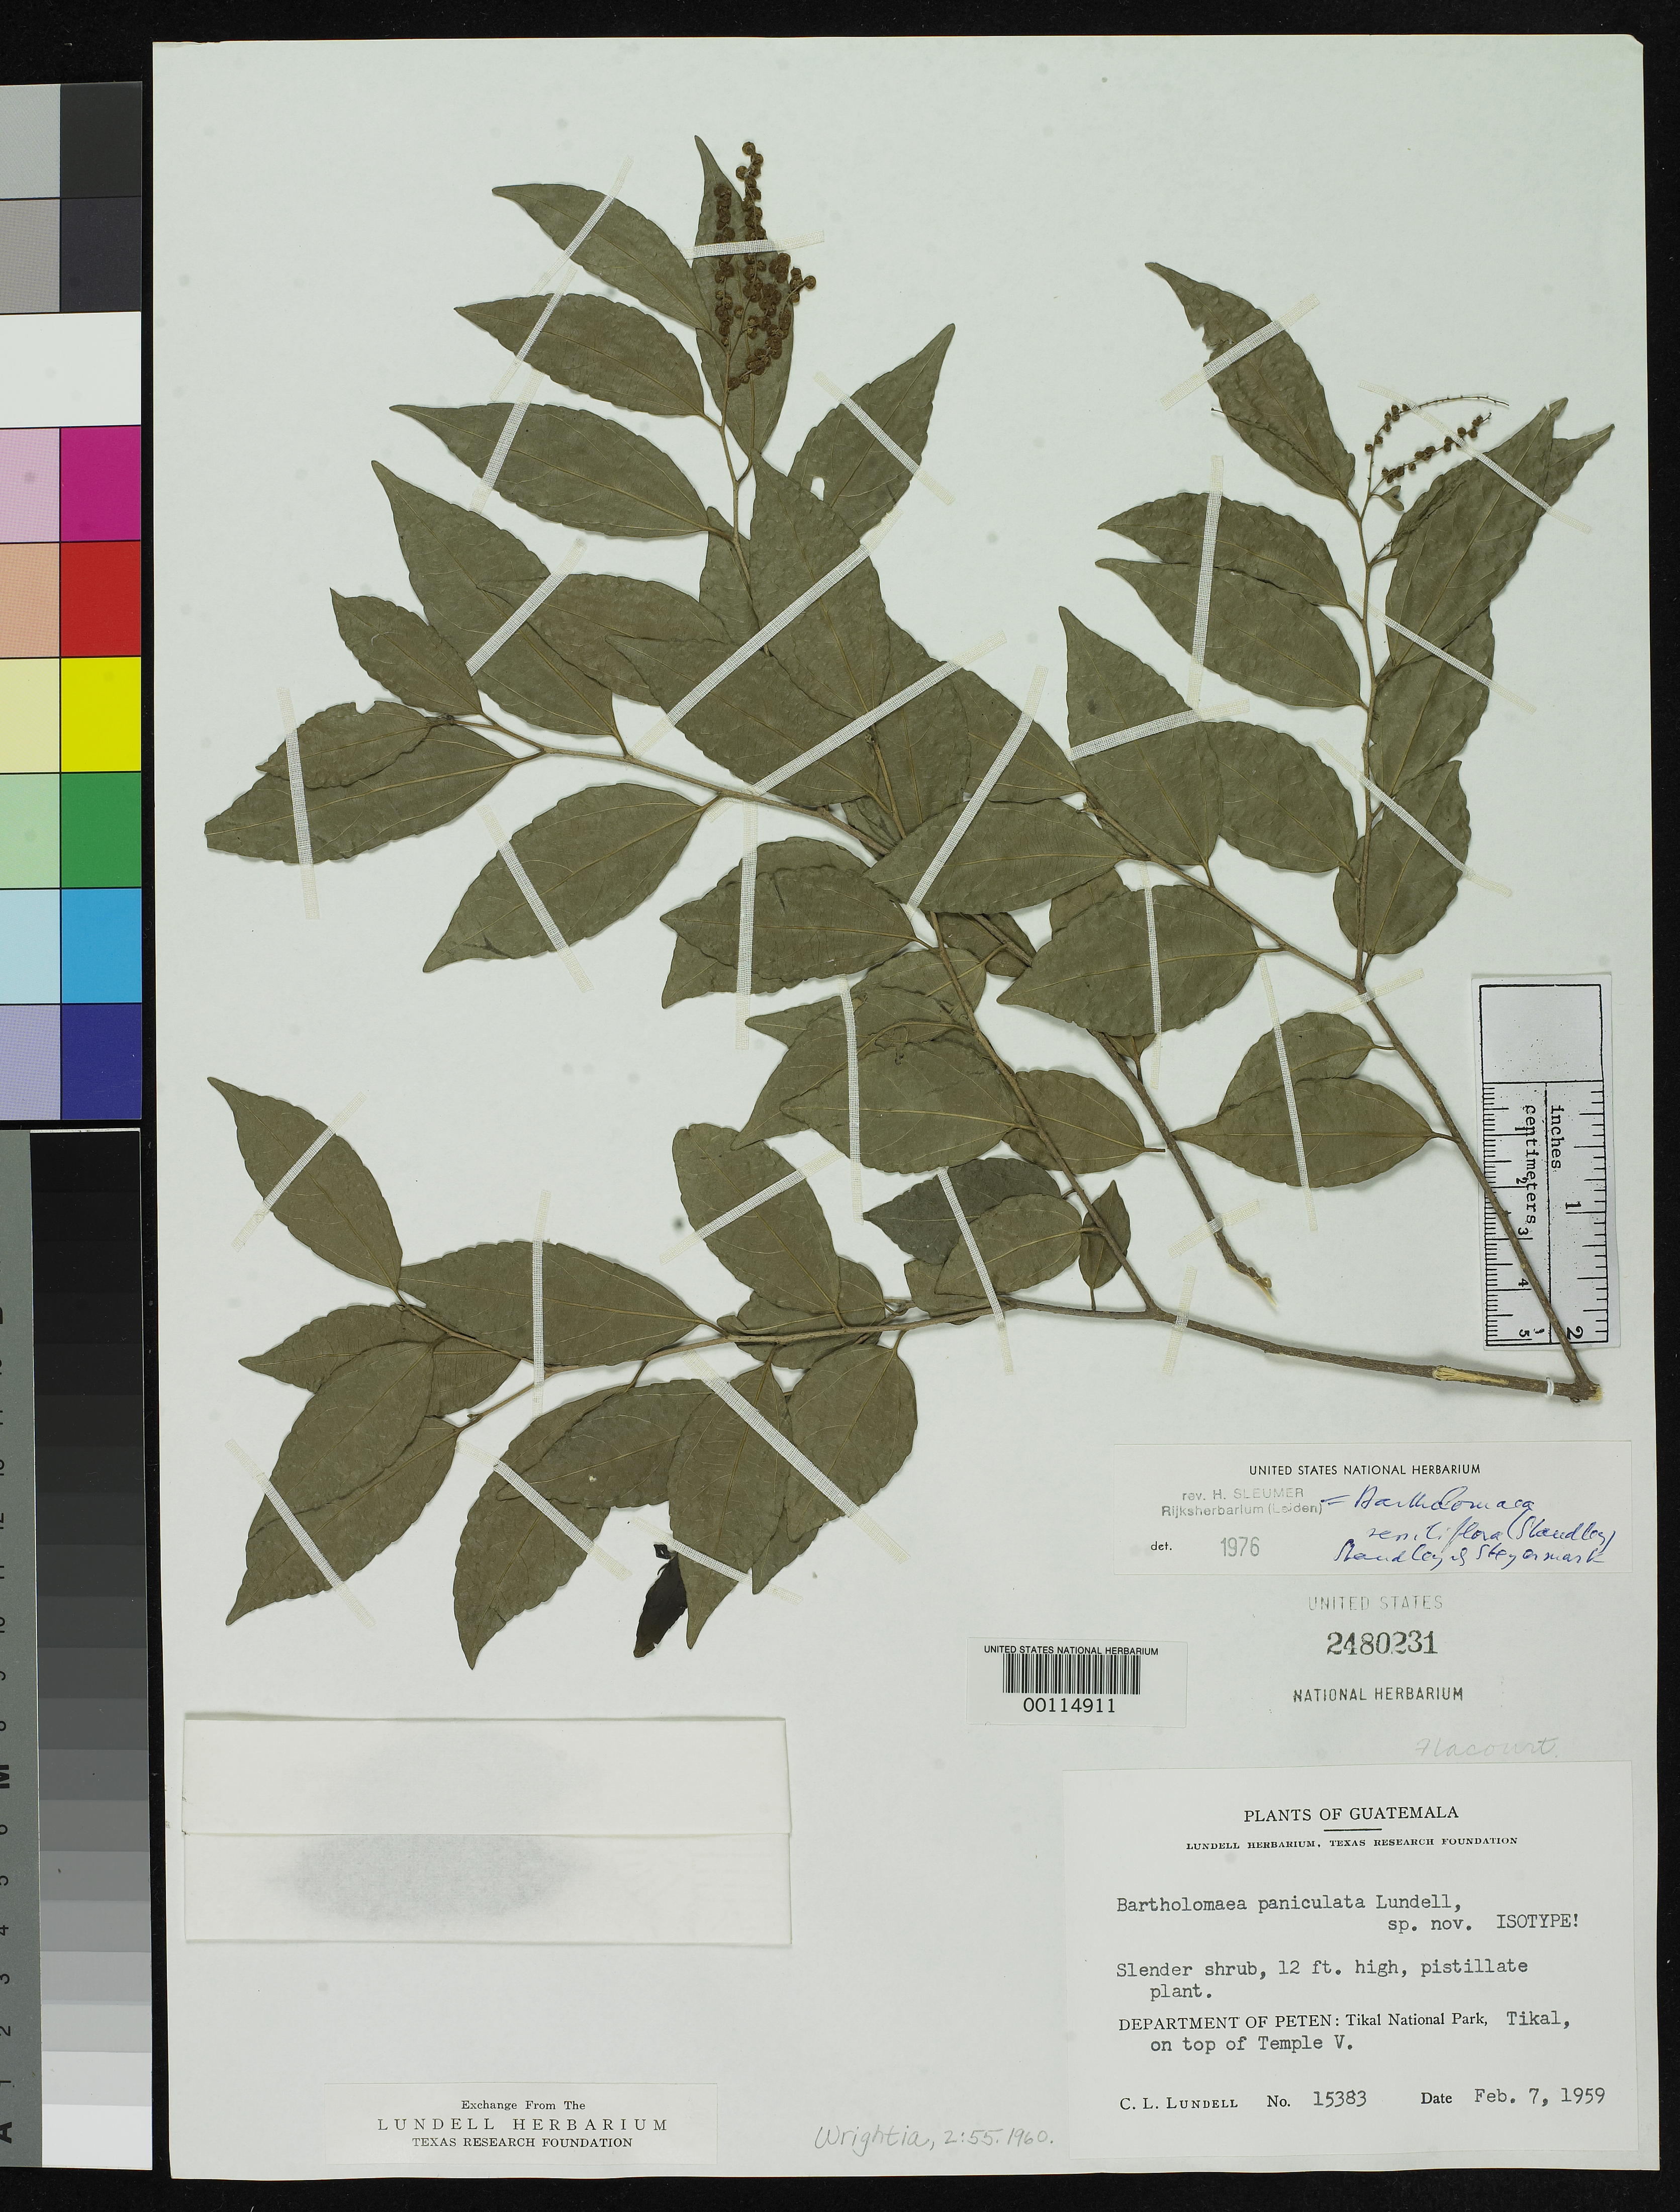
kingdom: Plantae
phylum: Tracheophyta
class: Magnoliopsida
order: Malpighiales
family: Salicaceae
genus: Bartholomaea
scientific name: Bartholomaea paniculata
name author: Lundell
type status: Isotype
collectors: C. L. Lundell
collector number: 15383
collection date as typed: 07 Feb 1959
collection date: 1959-02-07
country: Guatemala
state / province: El Petén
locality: Tikal.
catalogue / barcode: US 2480231